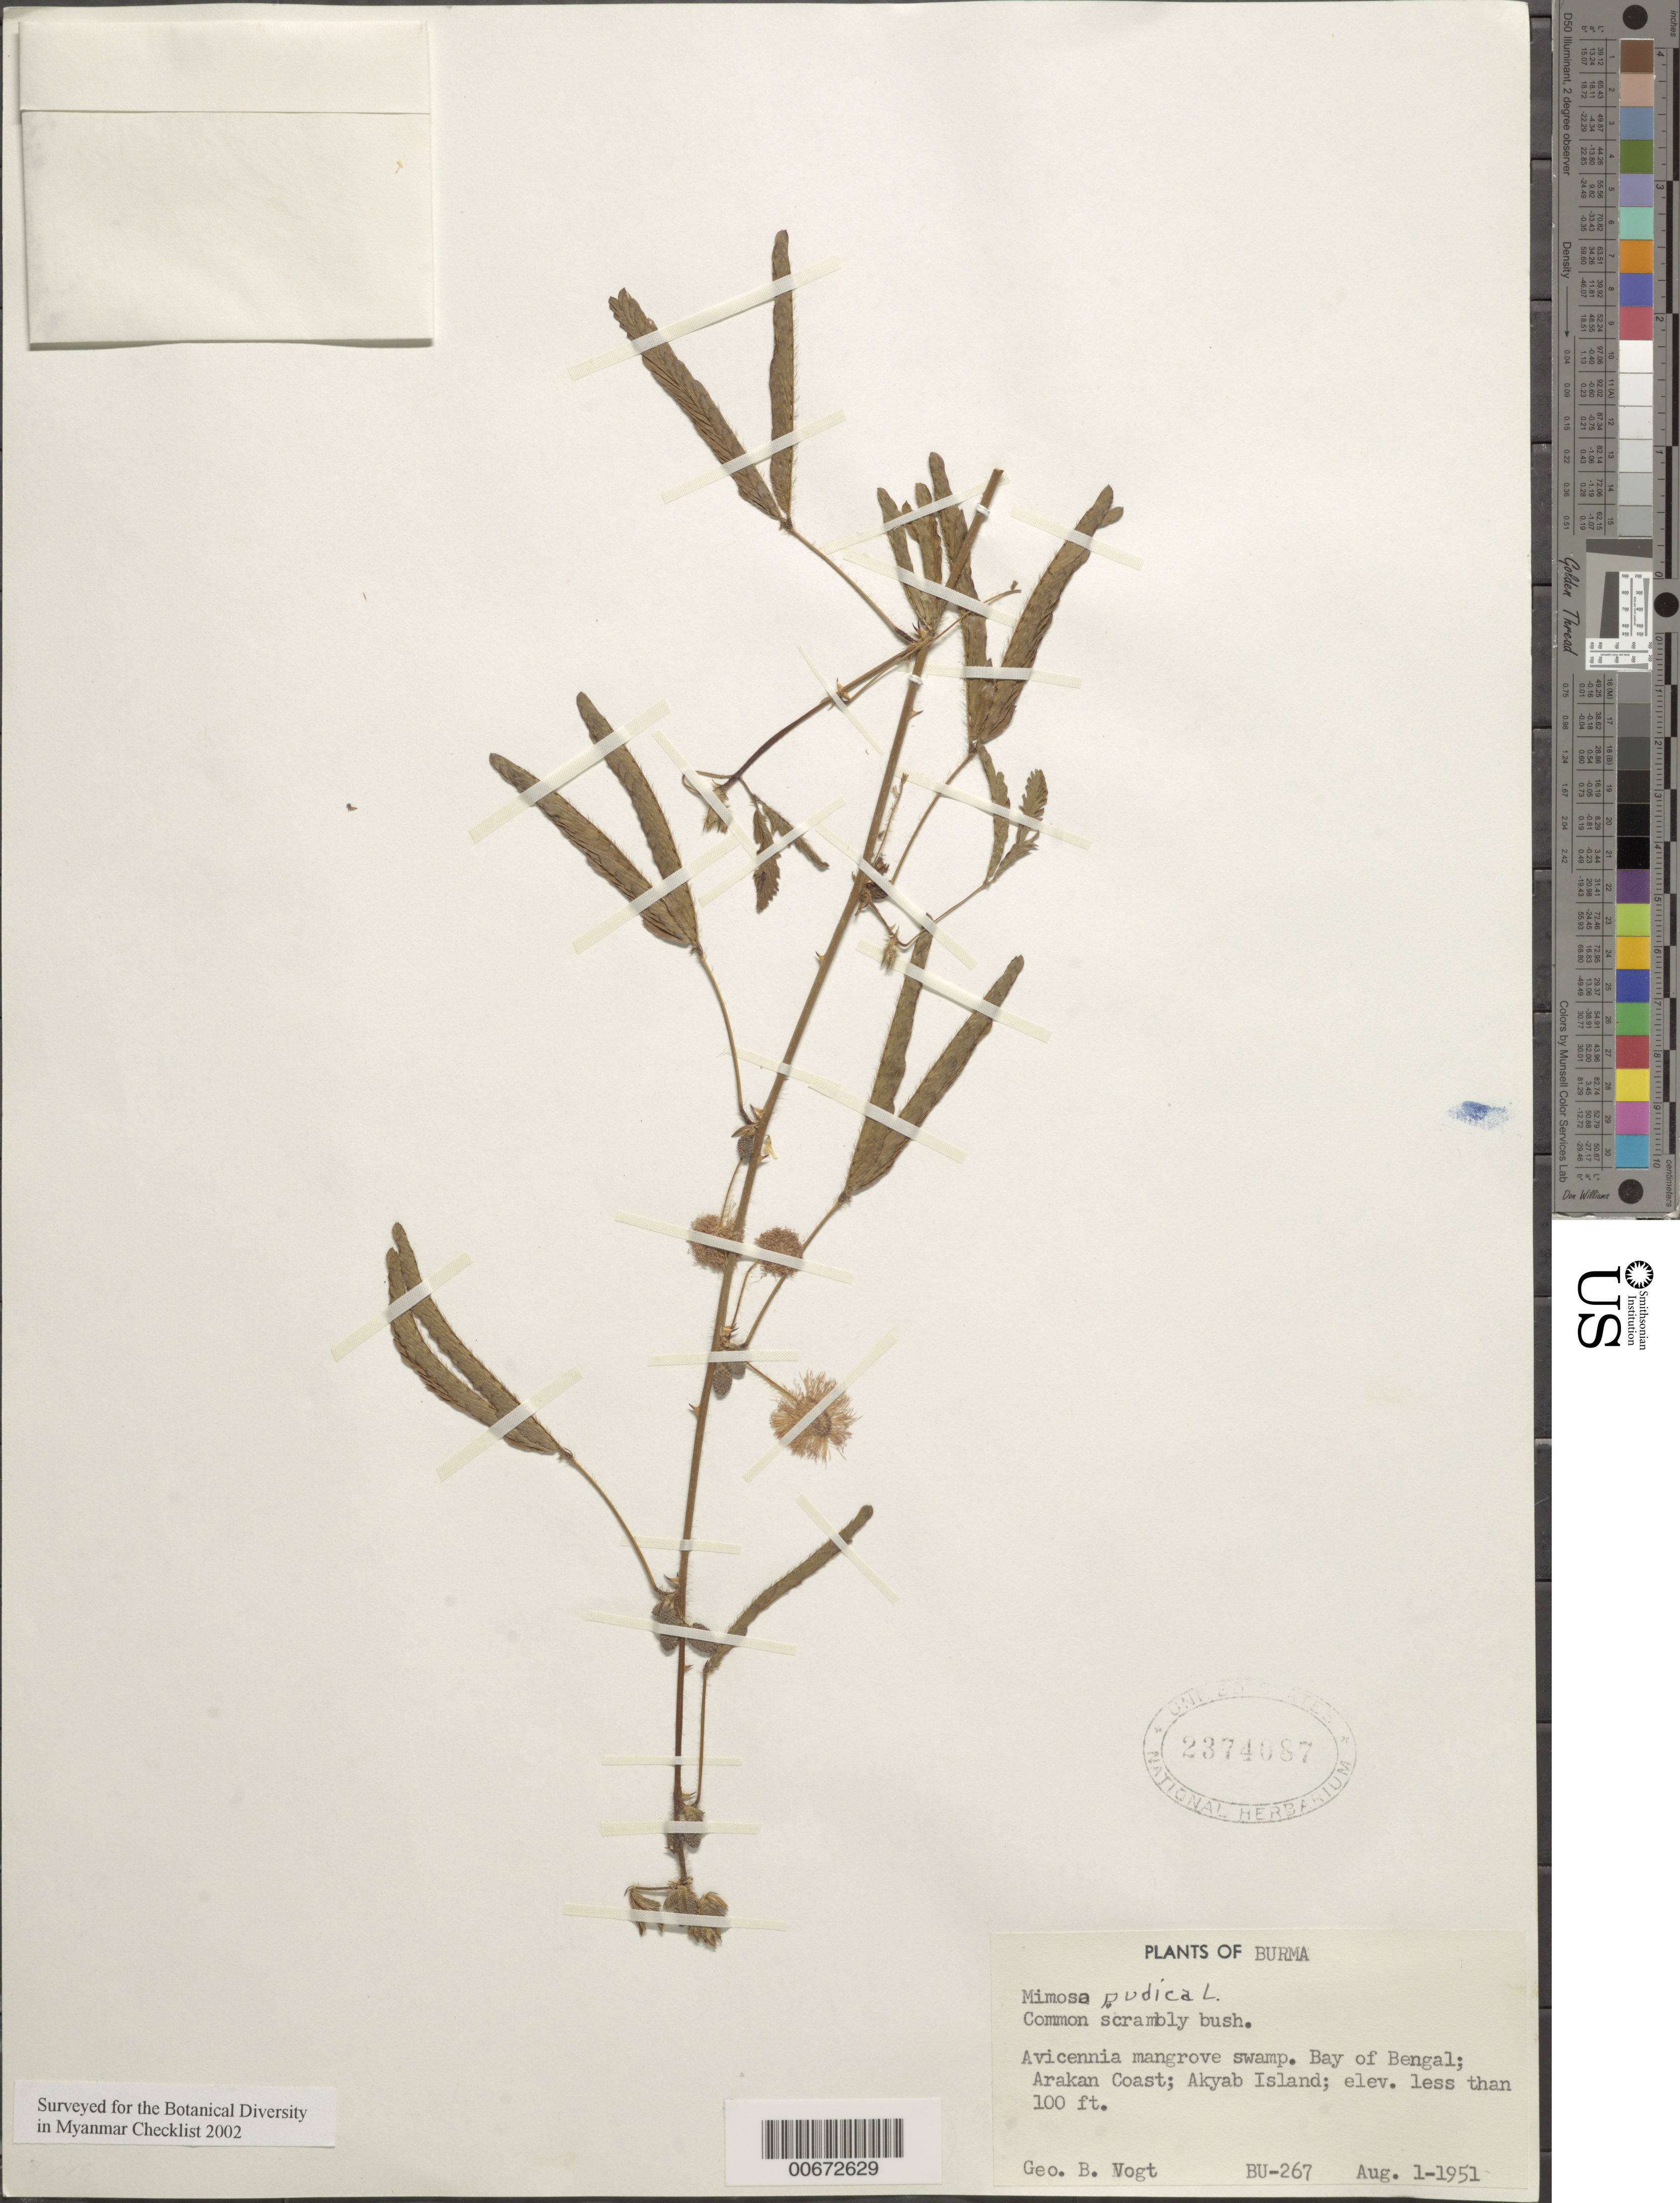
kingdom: Plantae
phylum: Tracheophyta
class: Magnoliopsida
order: Fabales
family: Fabaceae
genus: Mimosa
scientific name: Mimosa pudica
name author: L.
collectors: G. Vogt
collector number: BU-267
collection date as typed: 01 Aug 1951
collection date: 1951-08-01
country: Myanmar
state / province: Rakhine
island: Akyab I.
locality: Bay of Bengal, Arakan Coast.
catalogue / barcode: US 2374087